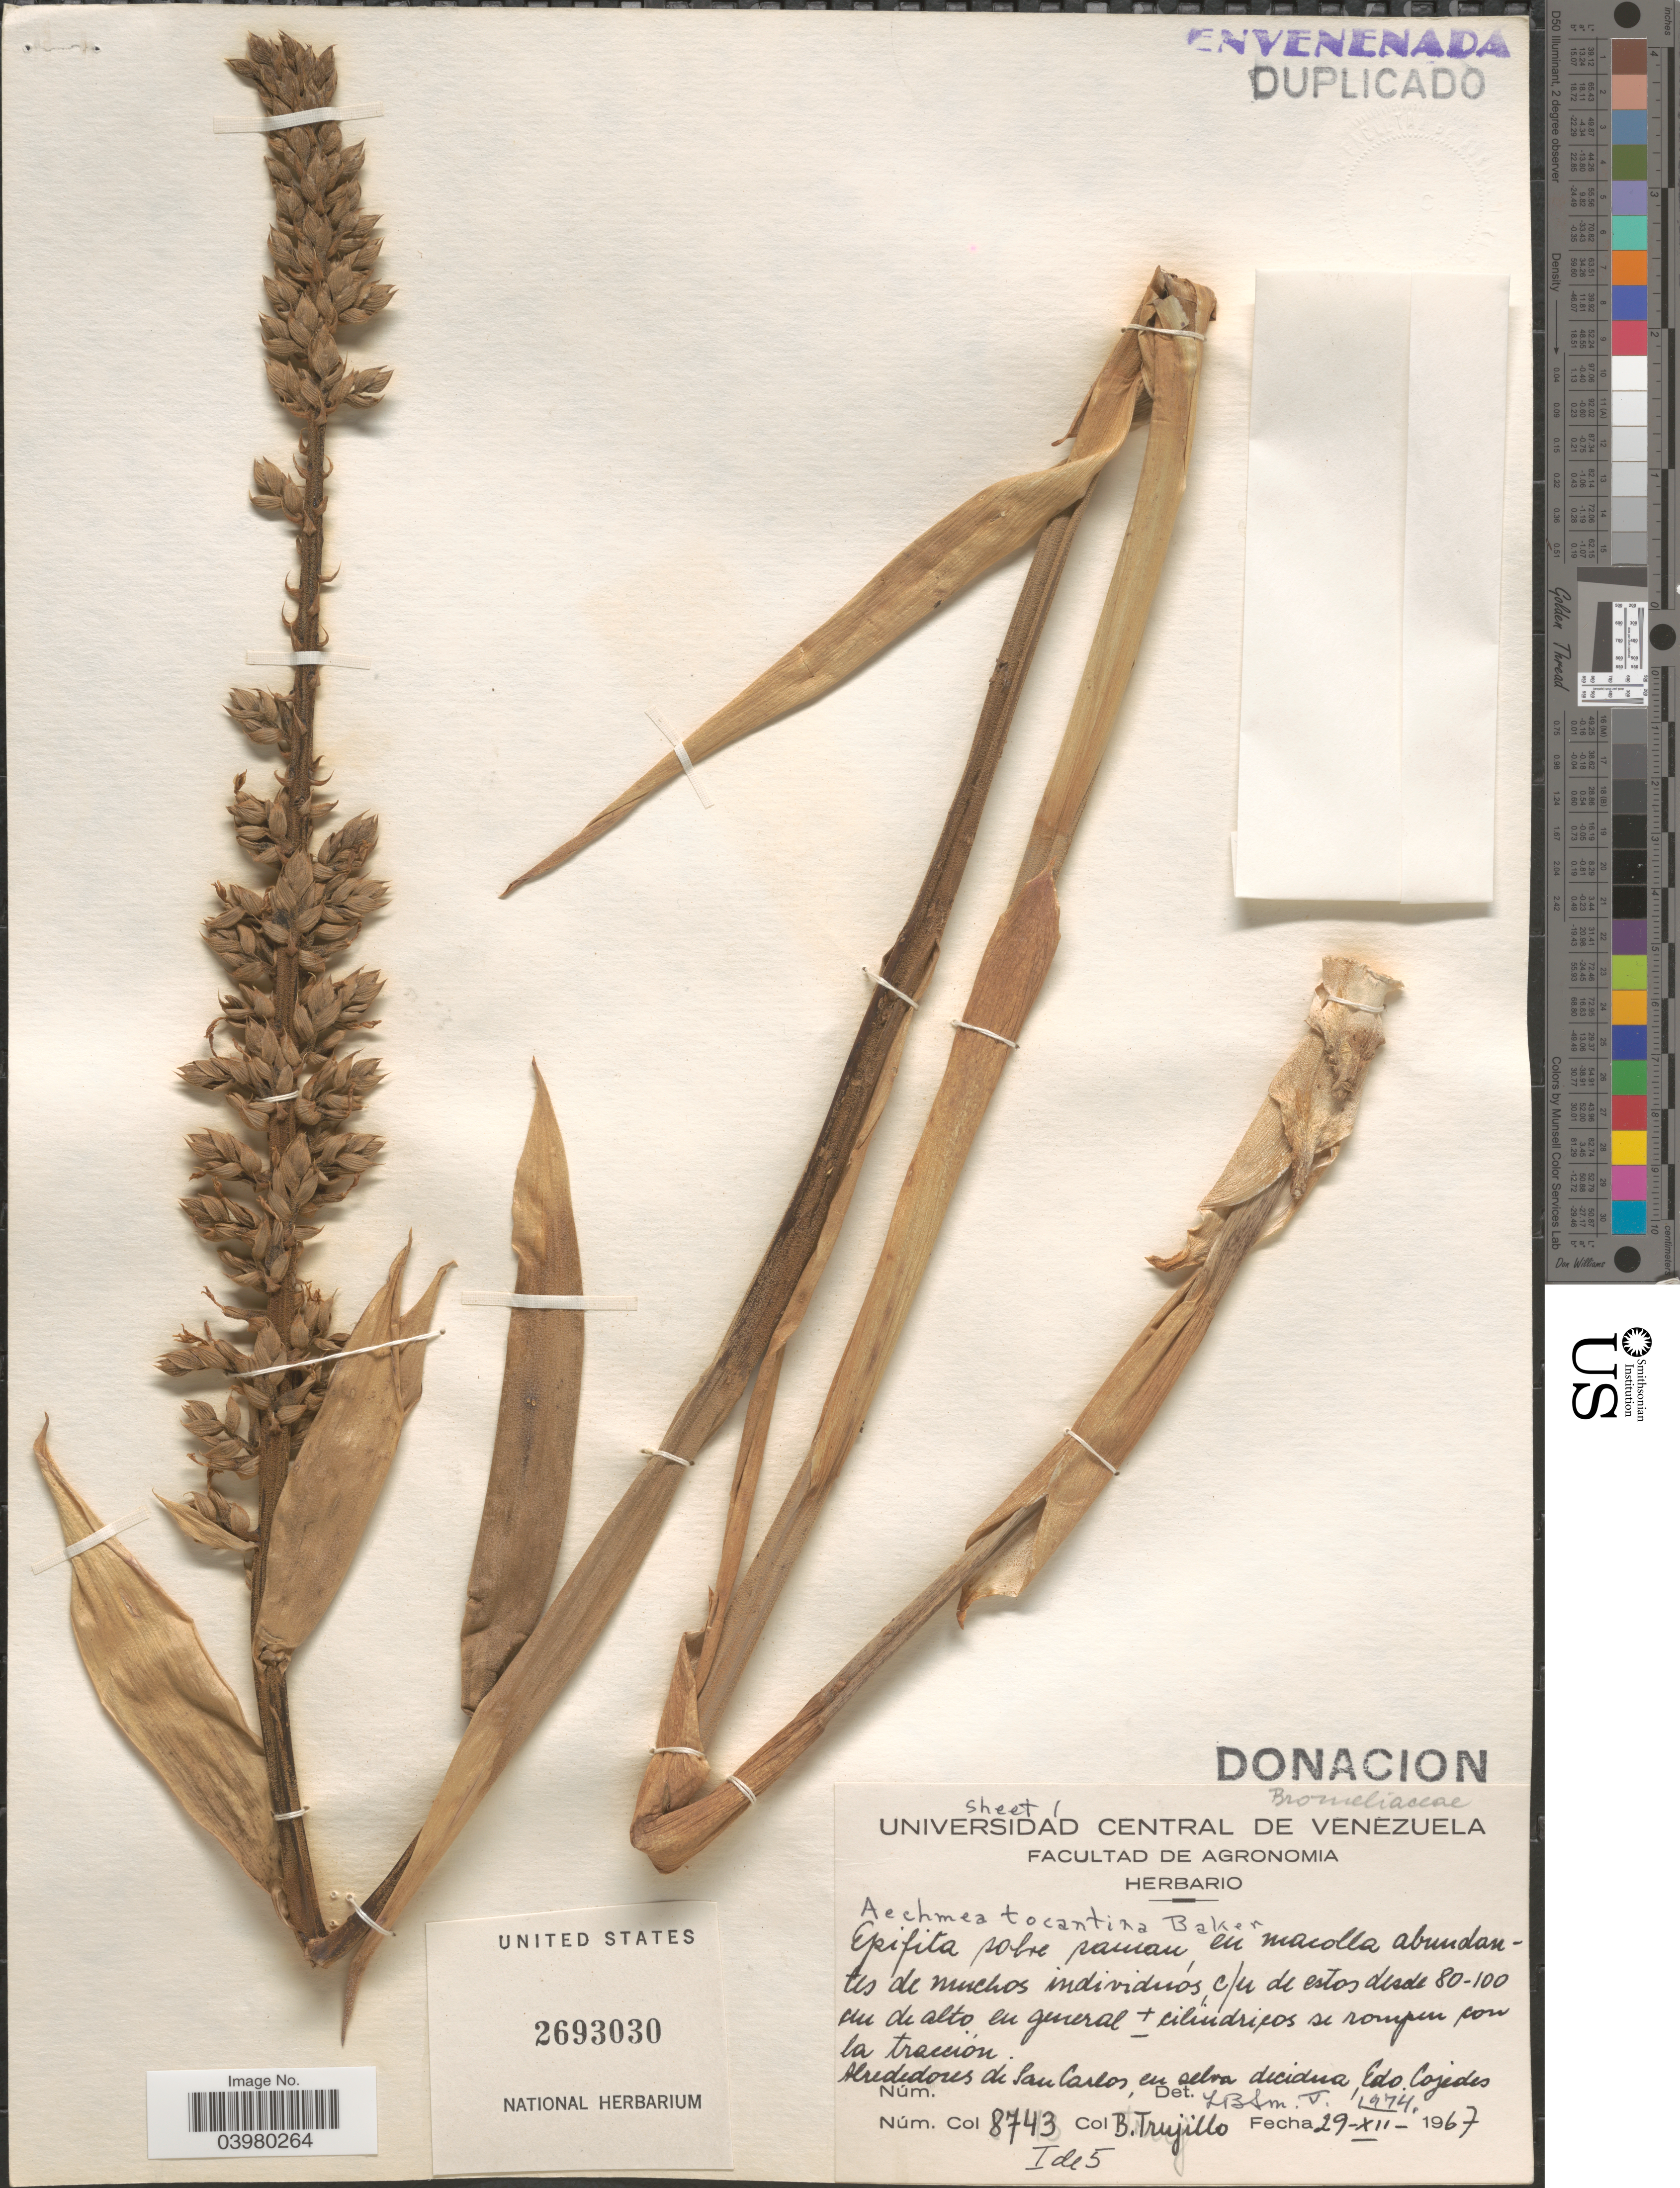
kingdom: Plantae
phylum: Tracheophyta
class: Liliopsida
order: Poales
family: Bromeliaceae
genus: Aechmea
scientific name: Aechmea tocantina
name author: Baker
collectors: B. Trujillo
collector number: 8743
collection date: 1967-12-29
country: Venezuela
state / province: Cojedes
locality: Alrededores de San Carlos, en selva decidua.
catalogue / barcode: US 2693030